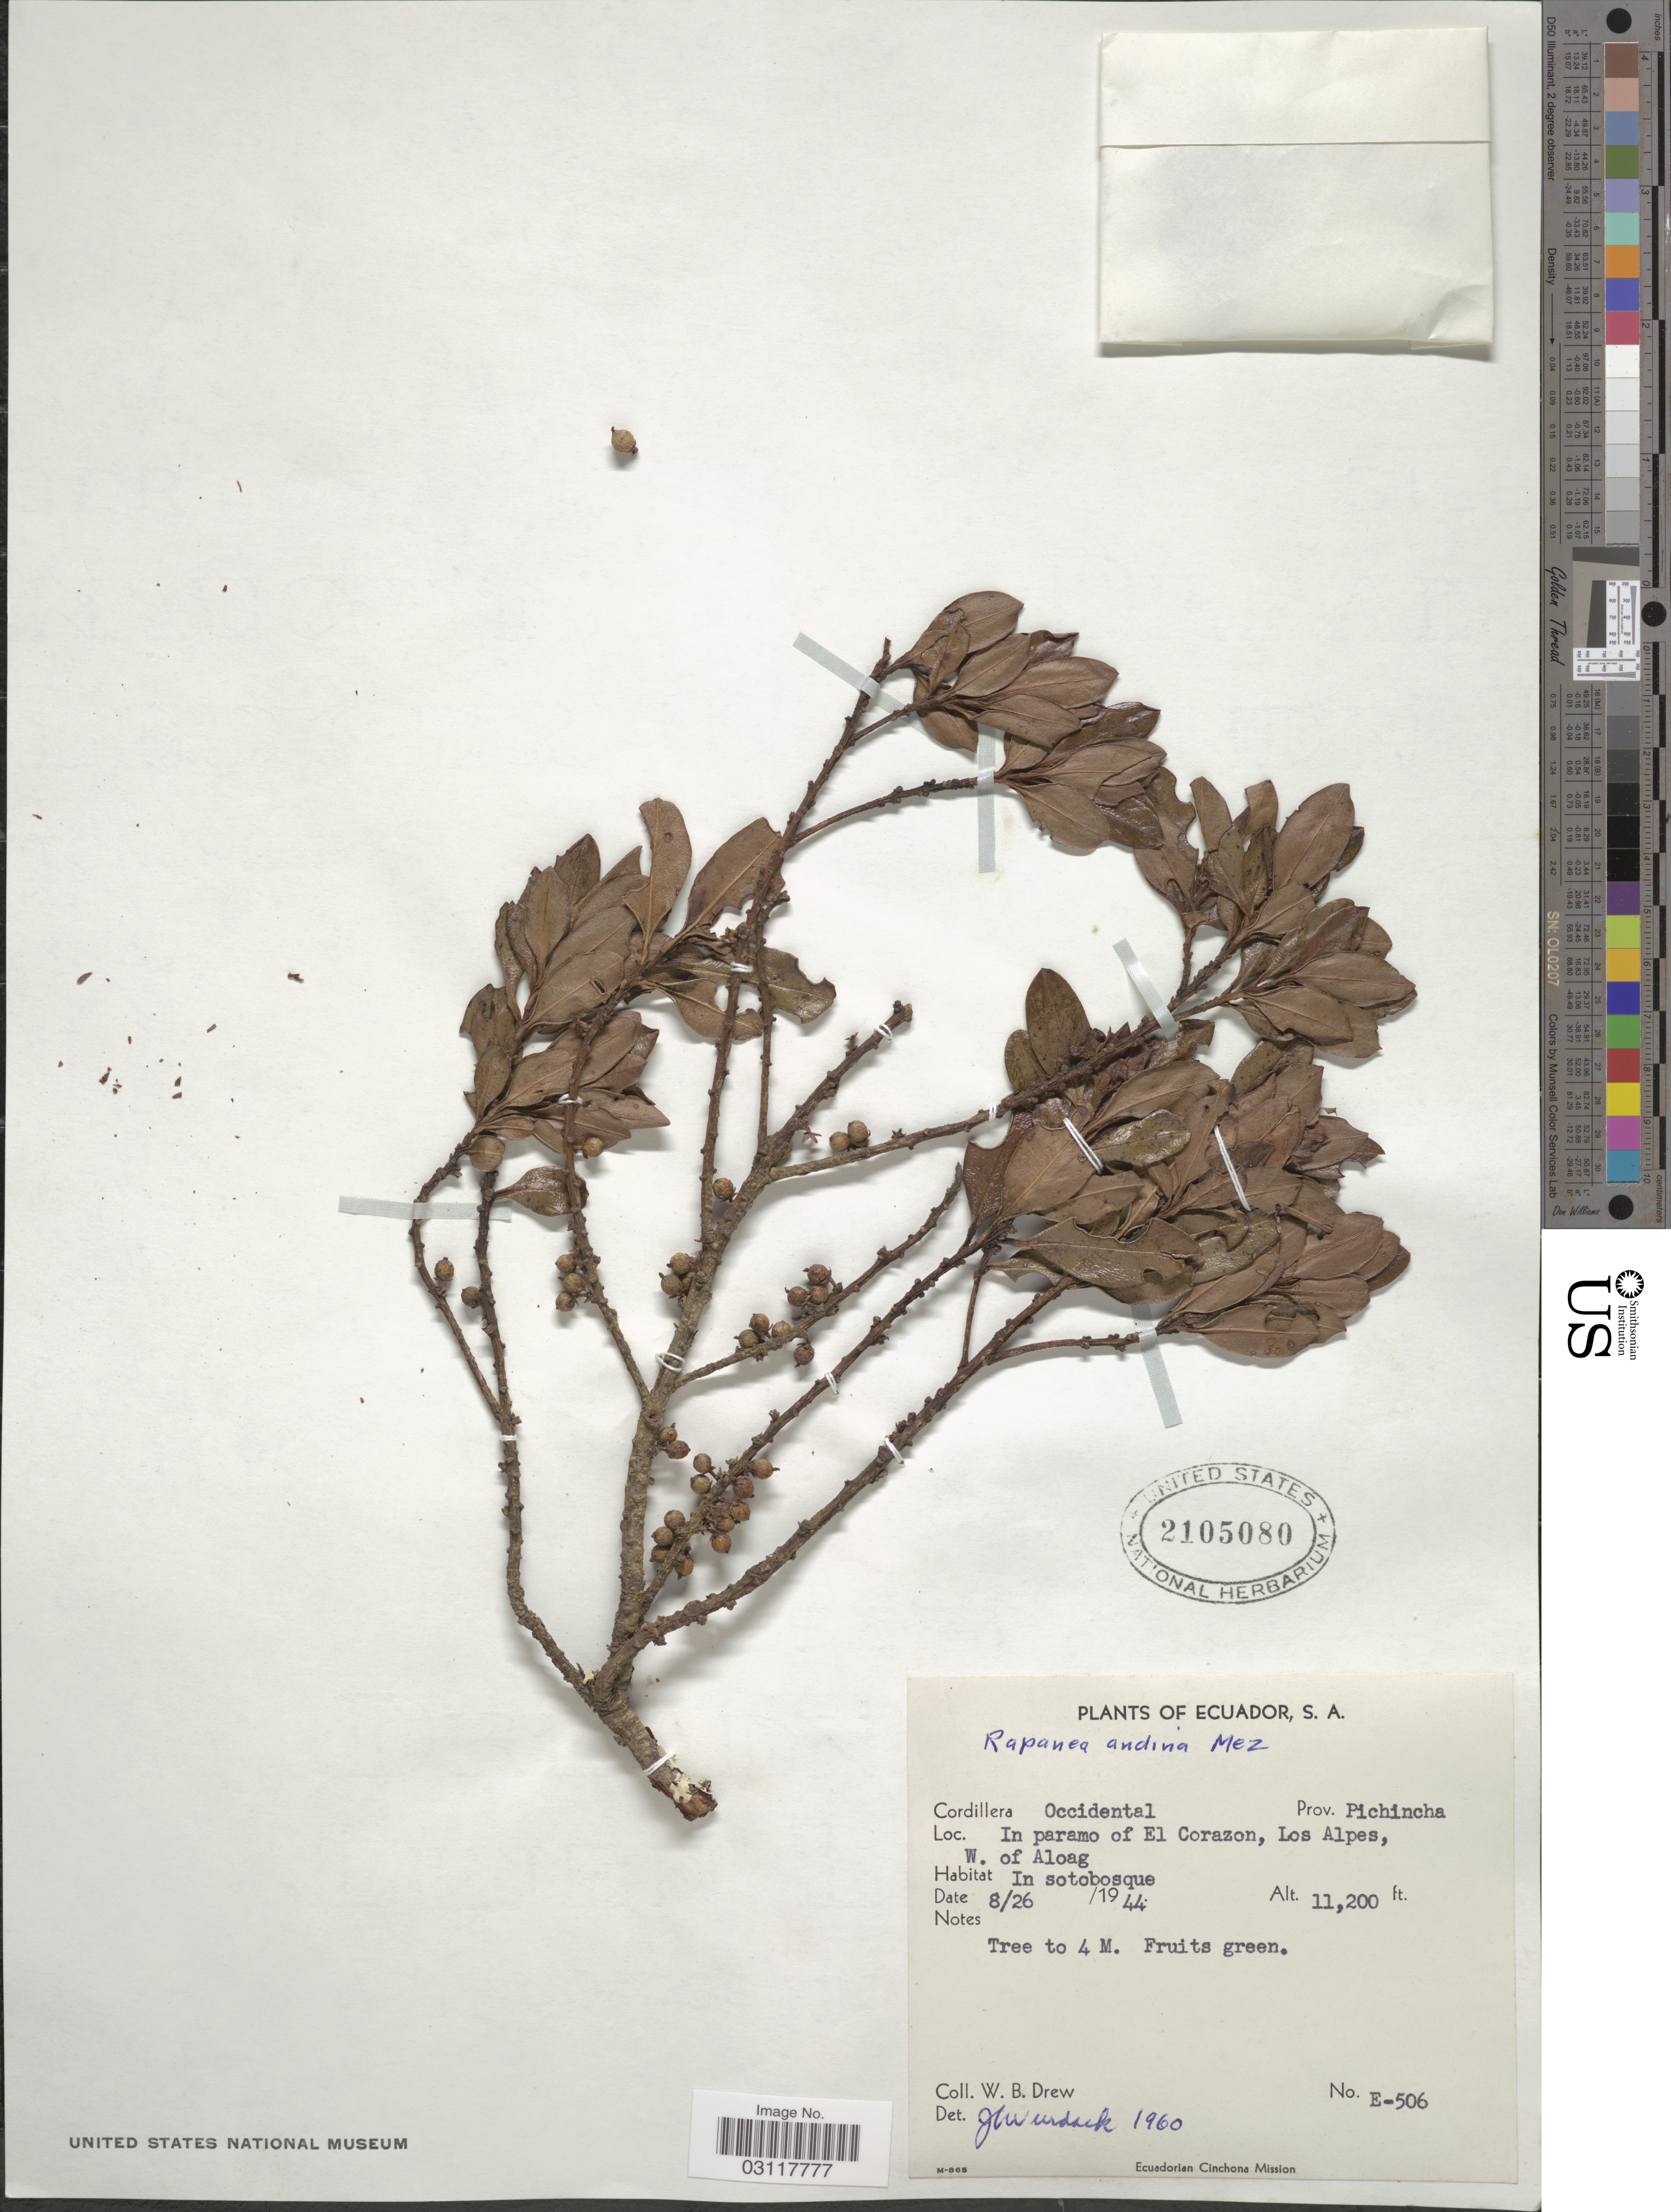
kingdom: Plantae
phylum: Tracheophyta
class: Magnoliopsida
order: Ericales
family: Primulaceae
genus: Rapanea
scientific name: Rapanea andina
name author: Mez in Engl.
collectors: W. B. Drew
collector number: E-506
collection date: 1944-08-26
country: Ecuador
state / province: Pichincha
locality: Cordillera Occidental. In paramo of El Corazon, Los Alpes, W. of Aloag.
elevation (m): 3414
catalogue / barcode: US 2105080